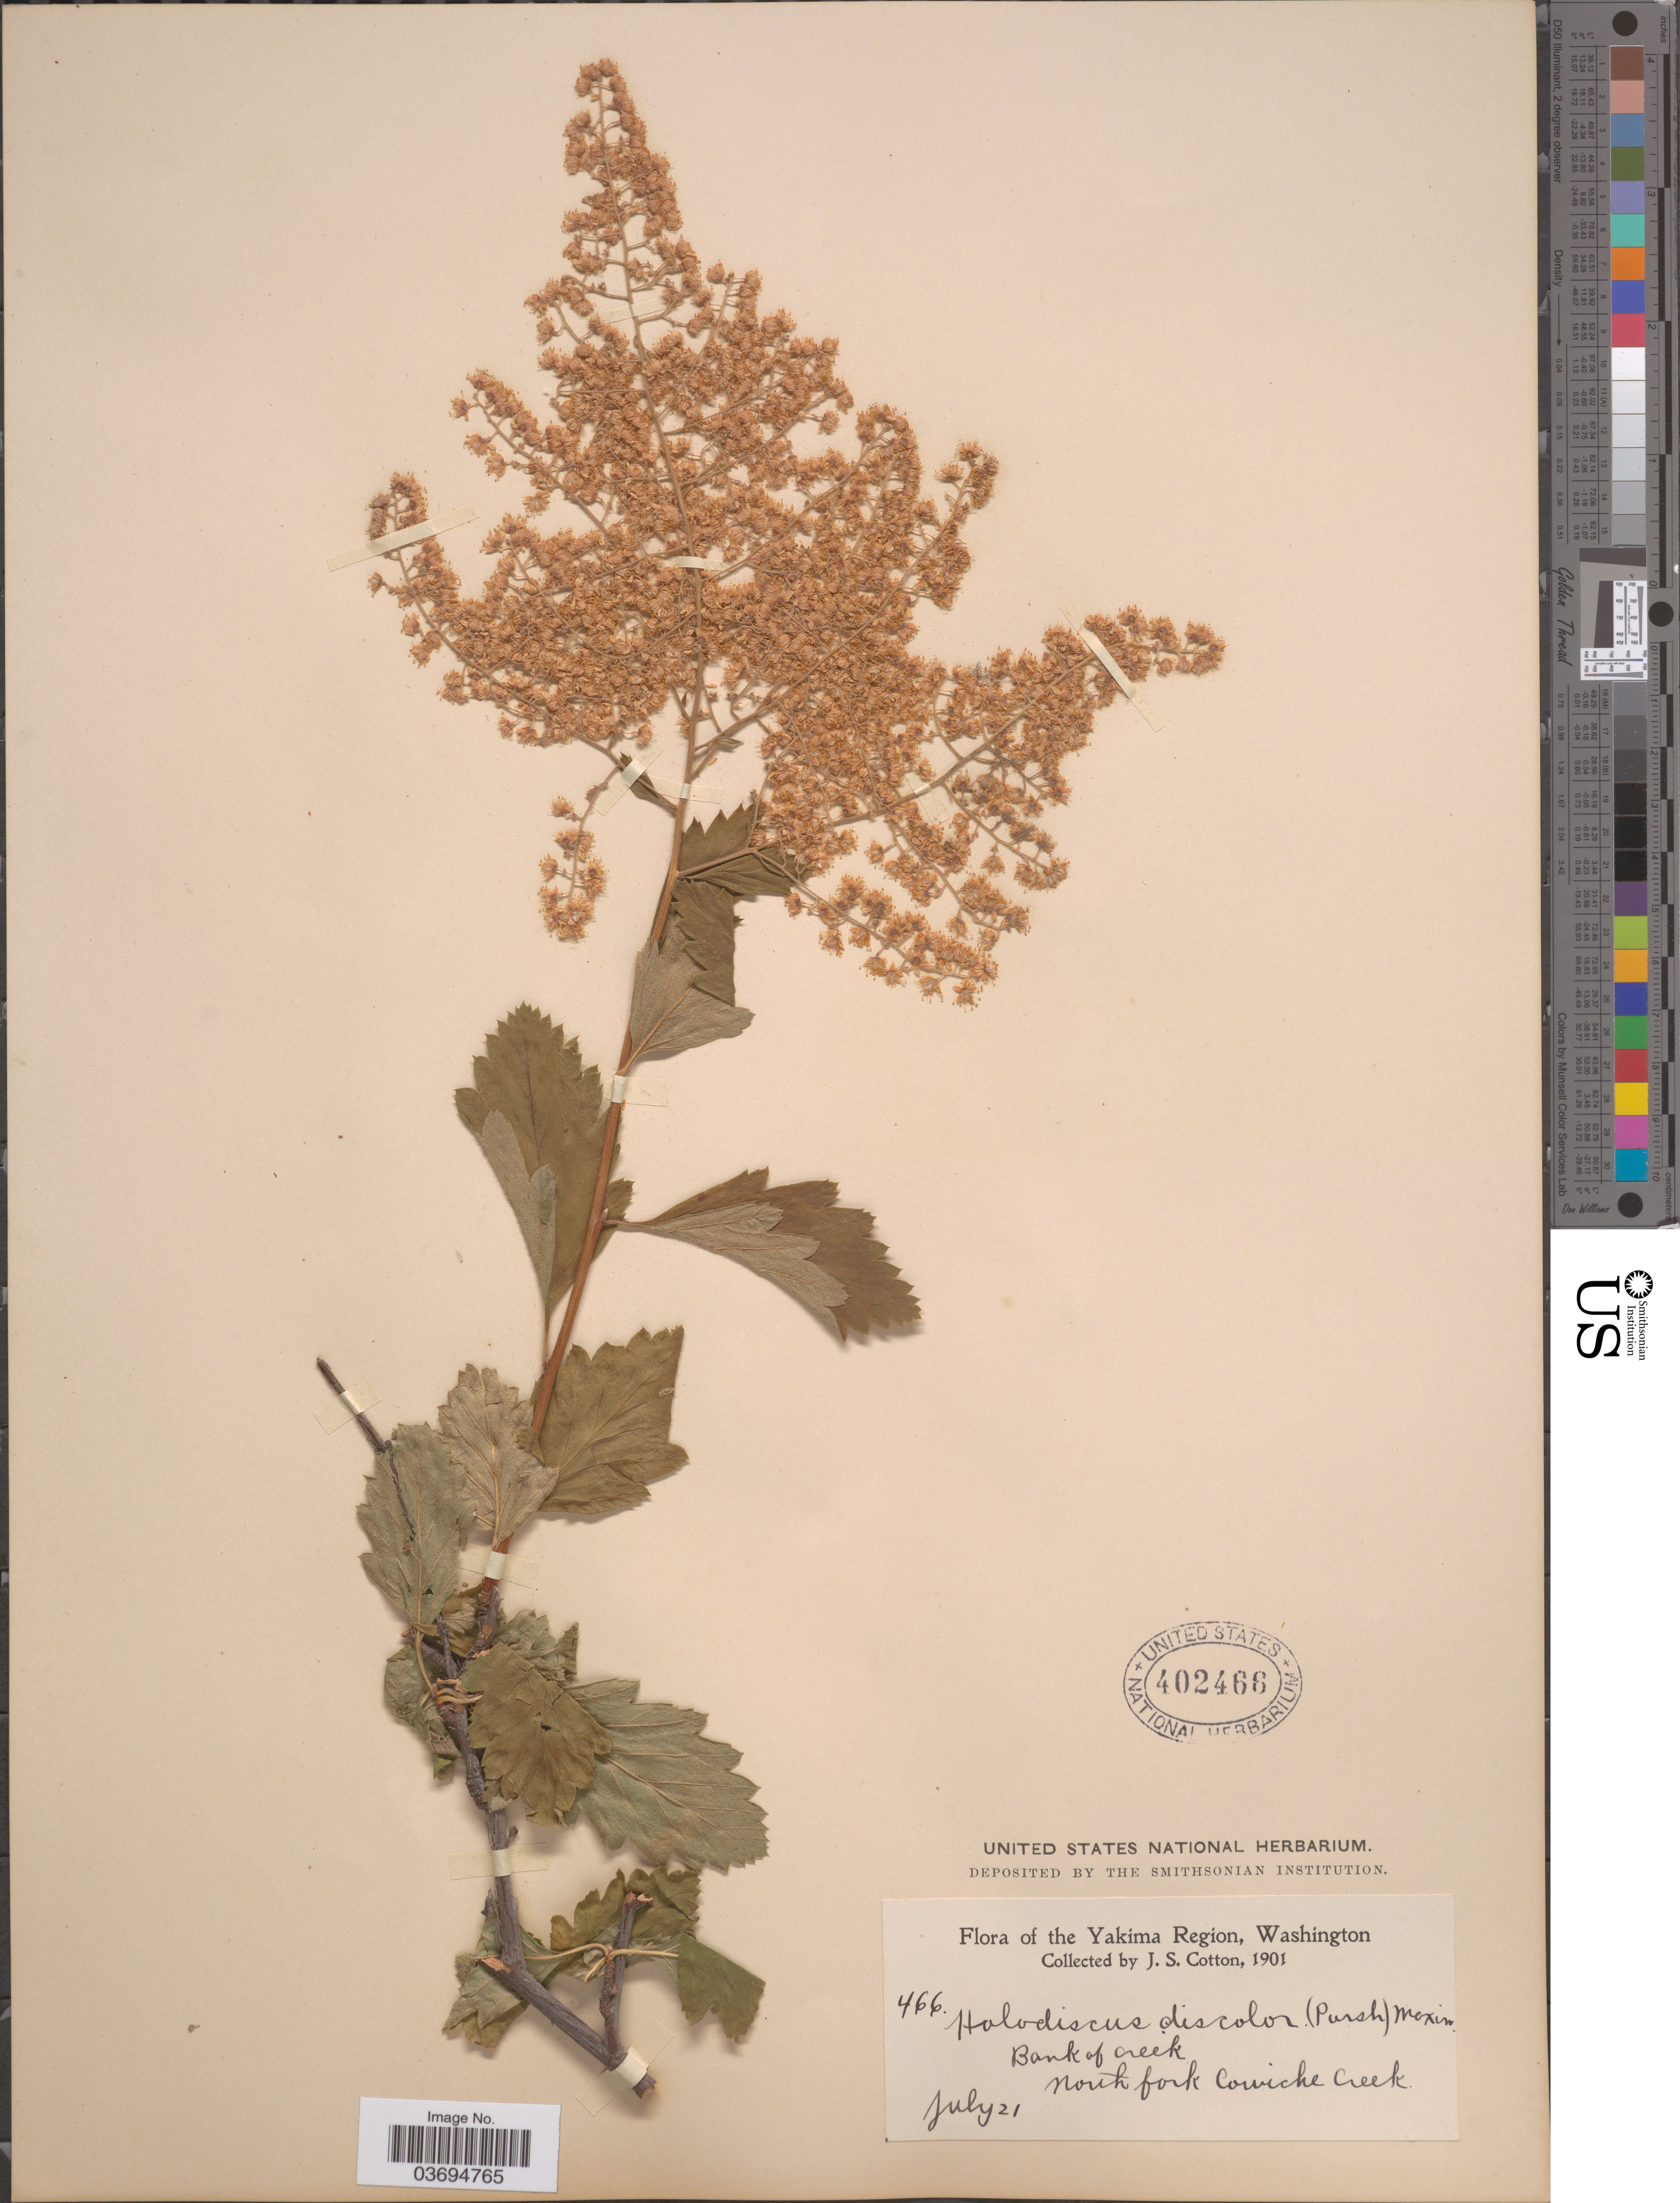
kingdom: Plantae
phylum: Tracheophyta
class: Magnoliopsida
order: Rosales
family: Rosaceae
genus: Holodiscus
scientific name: Holodiscus discolor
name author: (Pursh) Maxim.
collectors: J. S. Cotton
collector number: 466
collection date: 1901-07-21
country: United States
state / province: Washington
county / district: Yakima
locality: Yakima Region. Bank of creek North fork Cowiche Creek.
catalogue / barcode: US 402466